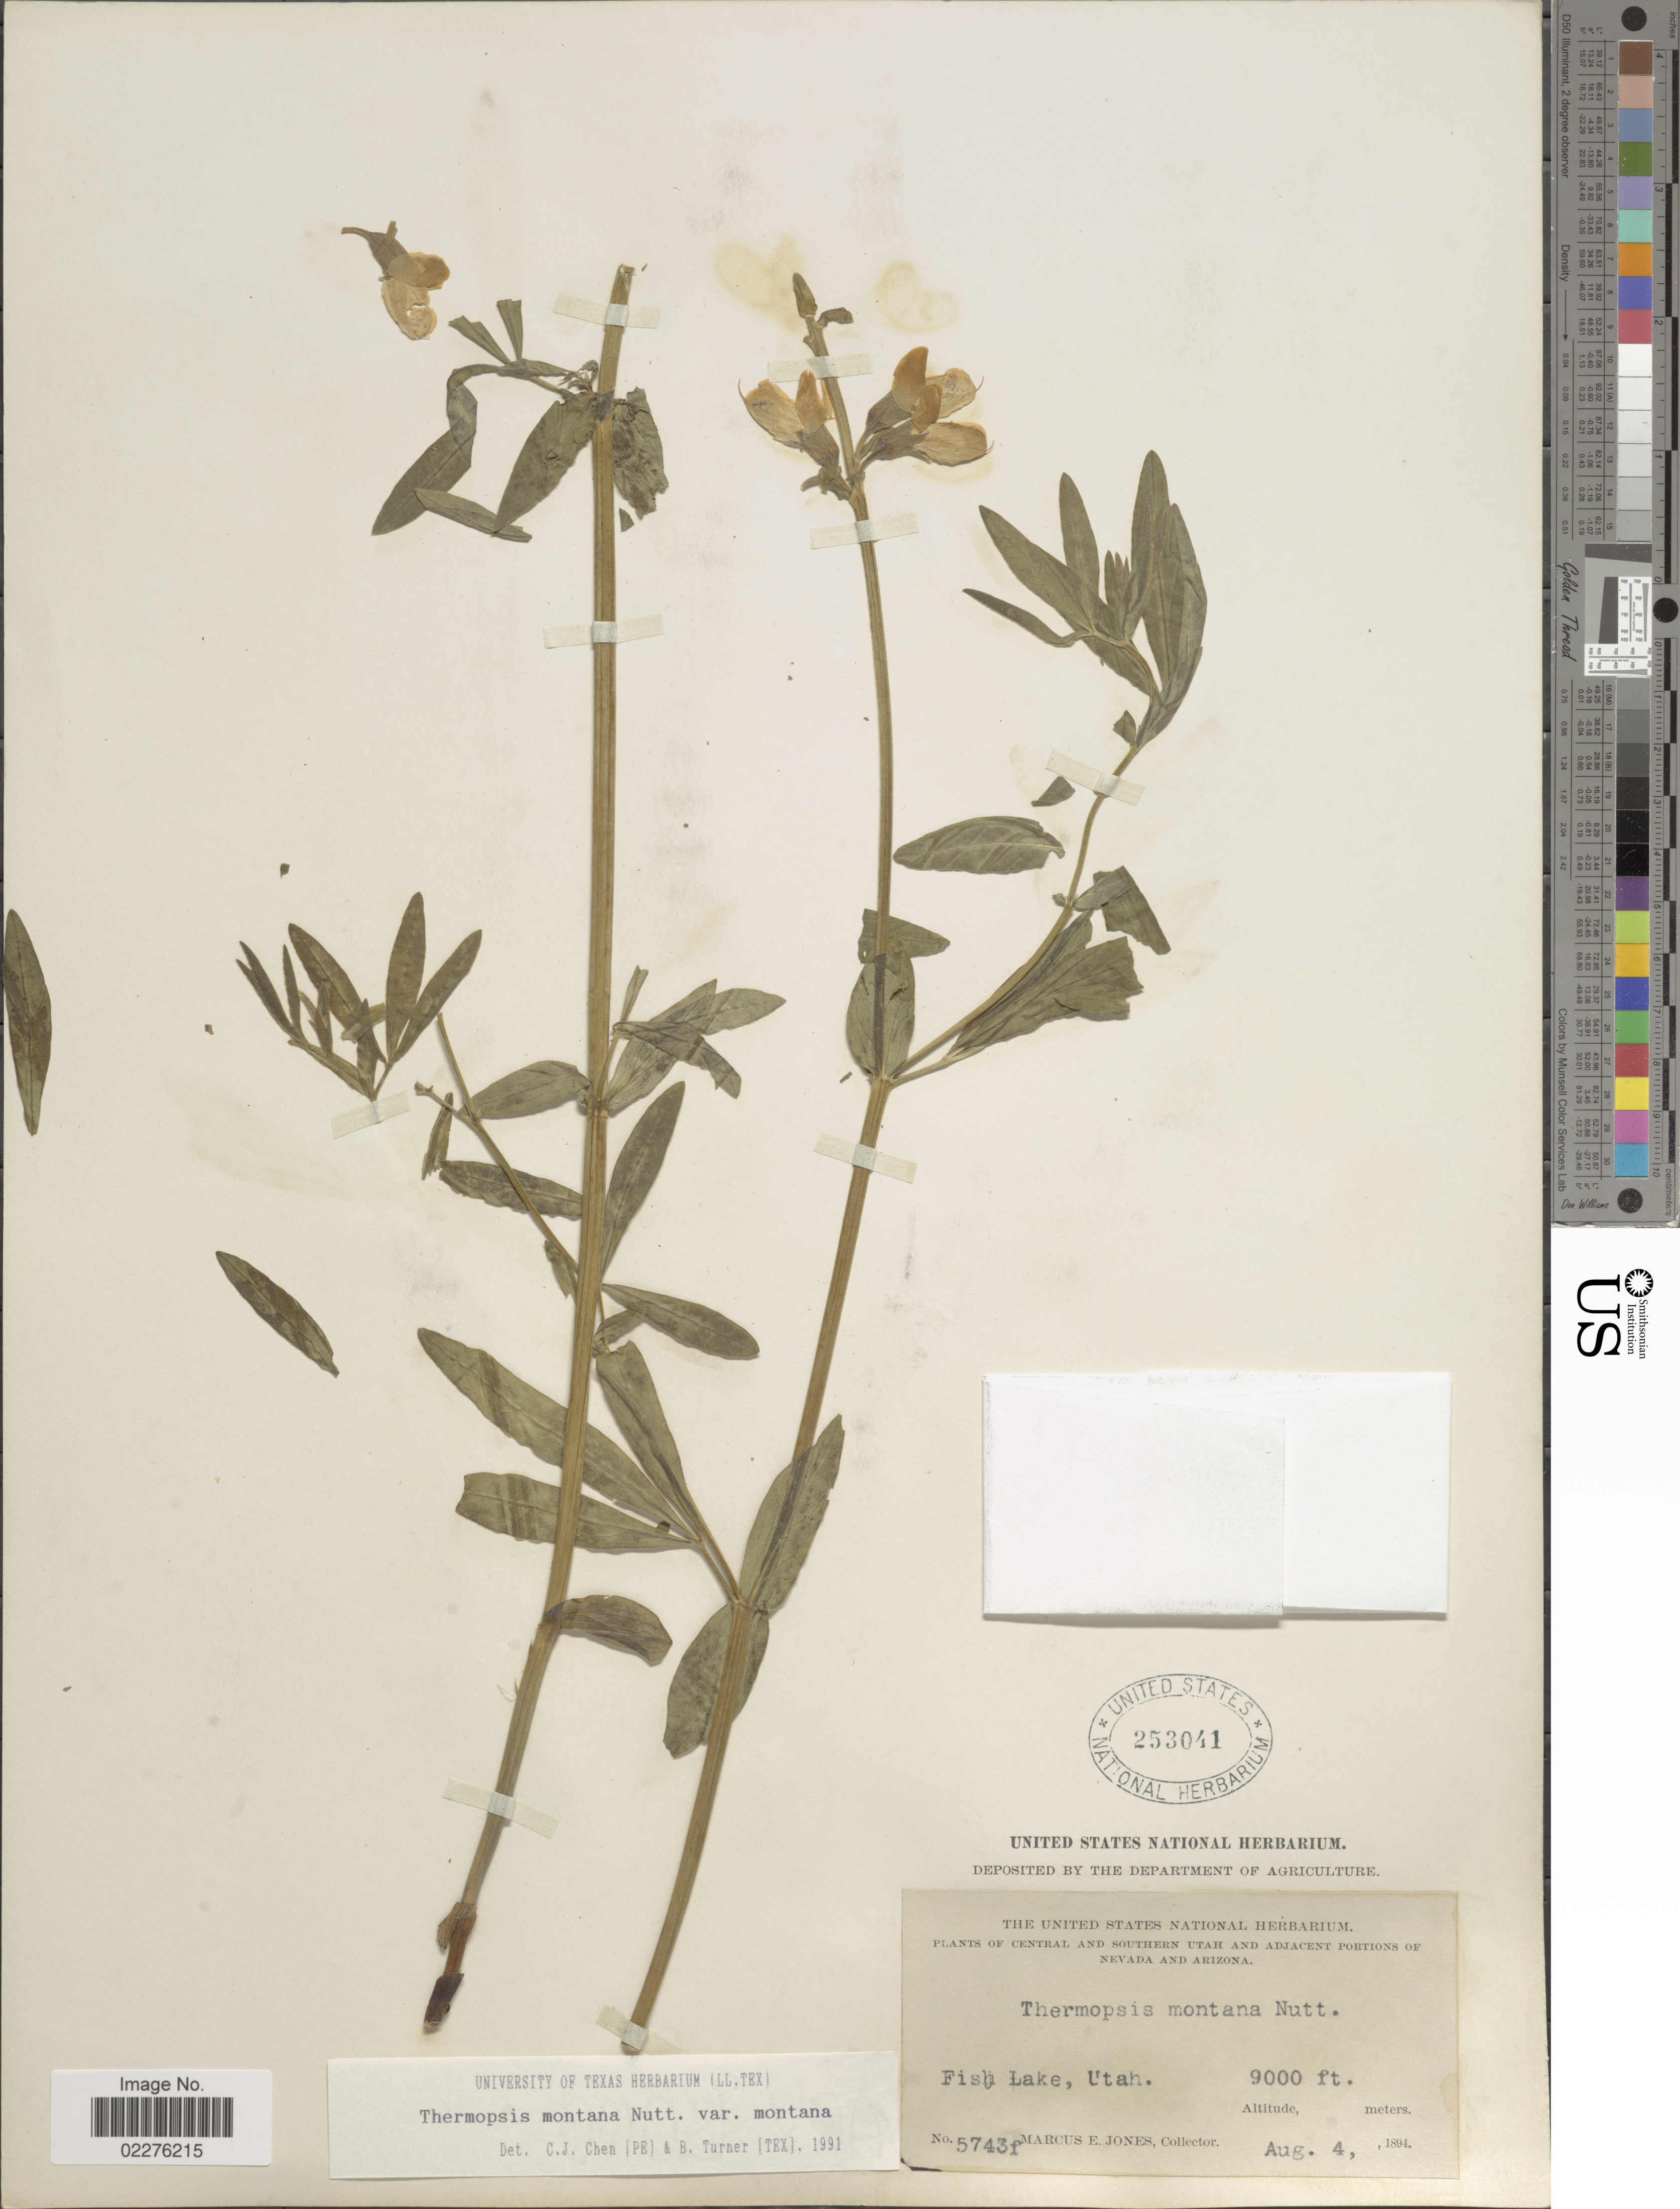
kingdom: Plantae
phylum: Tracheophyta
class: Magnoliopsida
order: Fabales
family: Fabaceae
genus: Thermopsis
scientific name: Thermopsis montana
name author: Nutt.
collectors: M. E. Jones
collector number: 5743f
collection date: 1894-08-04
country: United States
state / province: Utah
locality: Central and Southern Utah and Adjacent Portions of Nevada and Arizona, Fish Lake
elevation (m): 2743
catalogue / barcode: US 253041